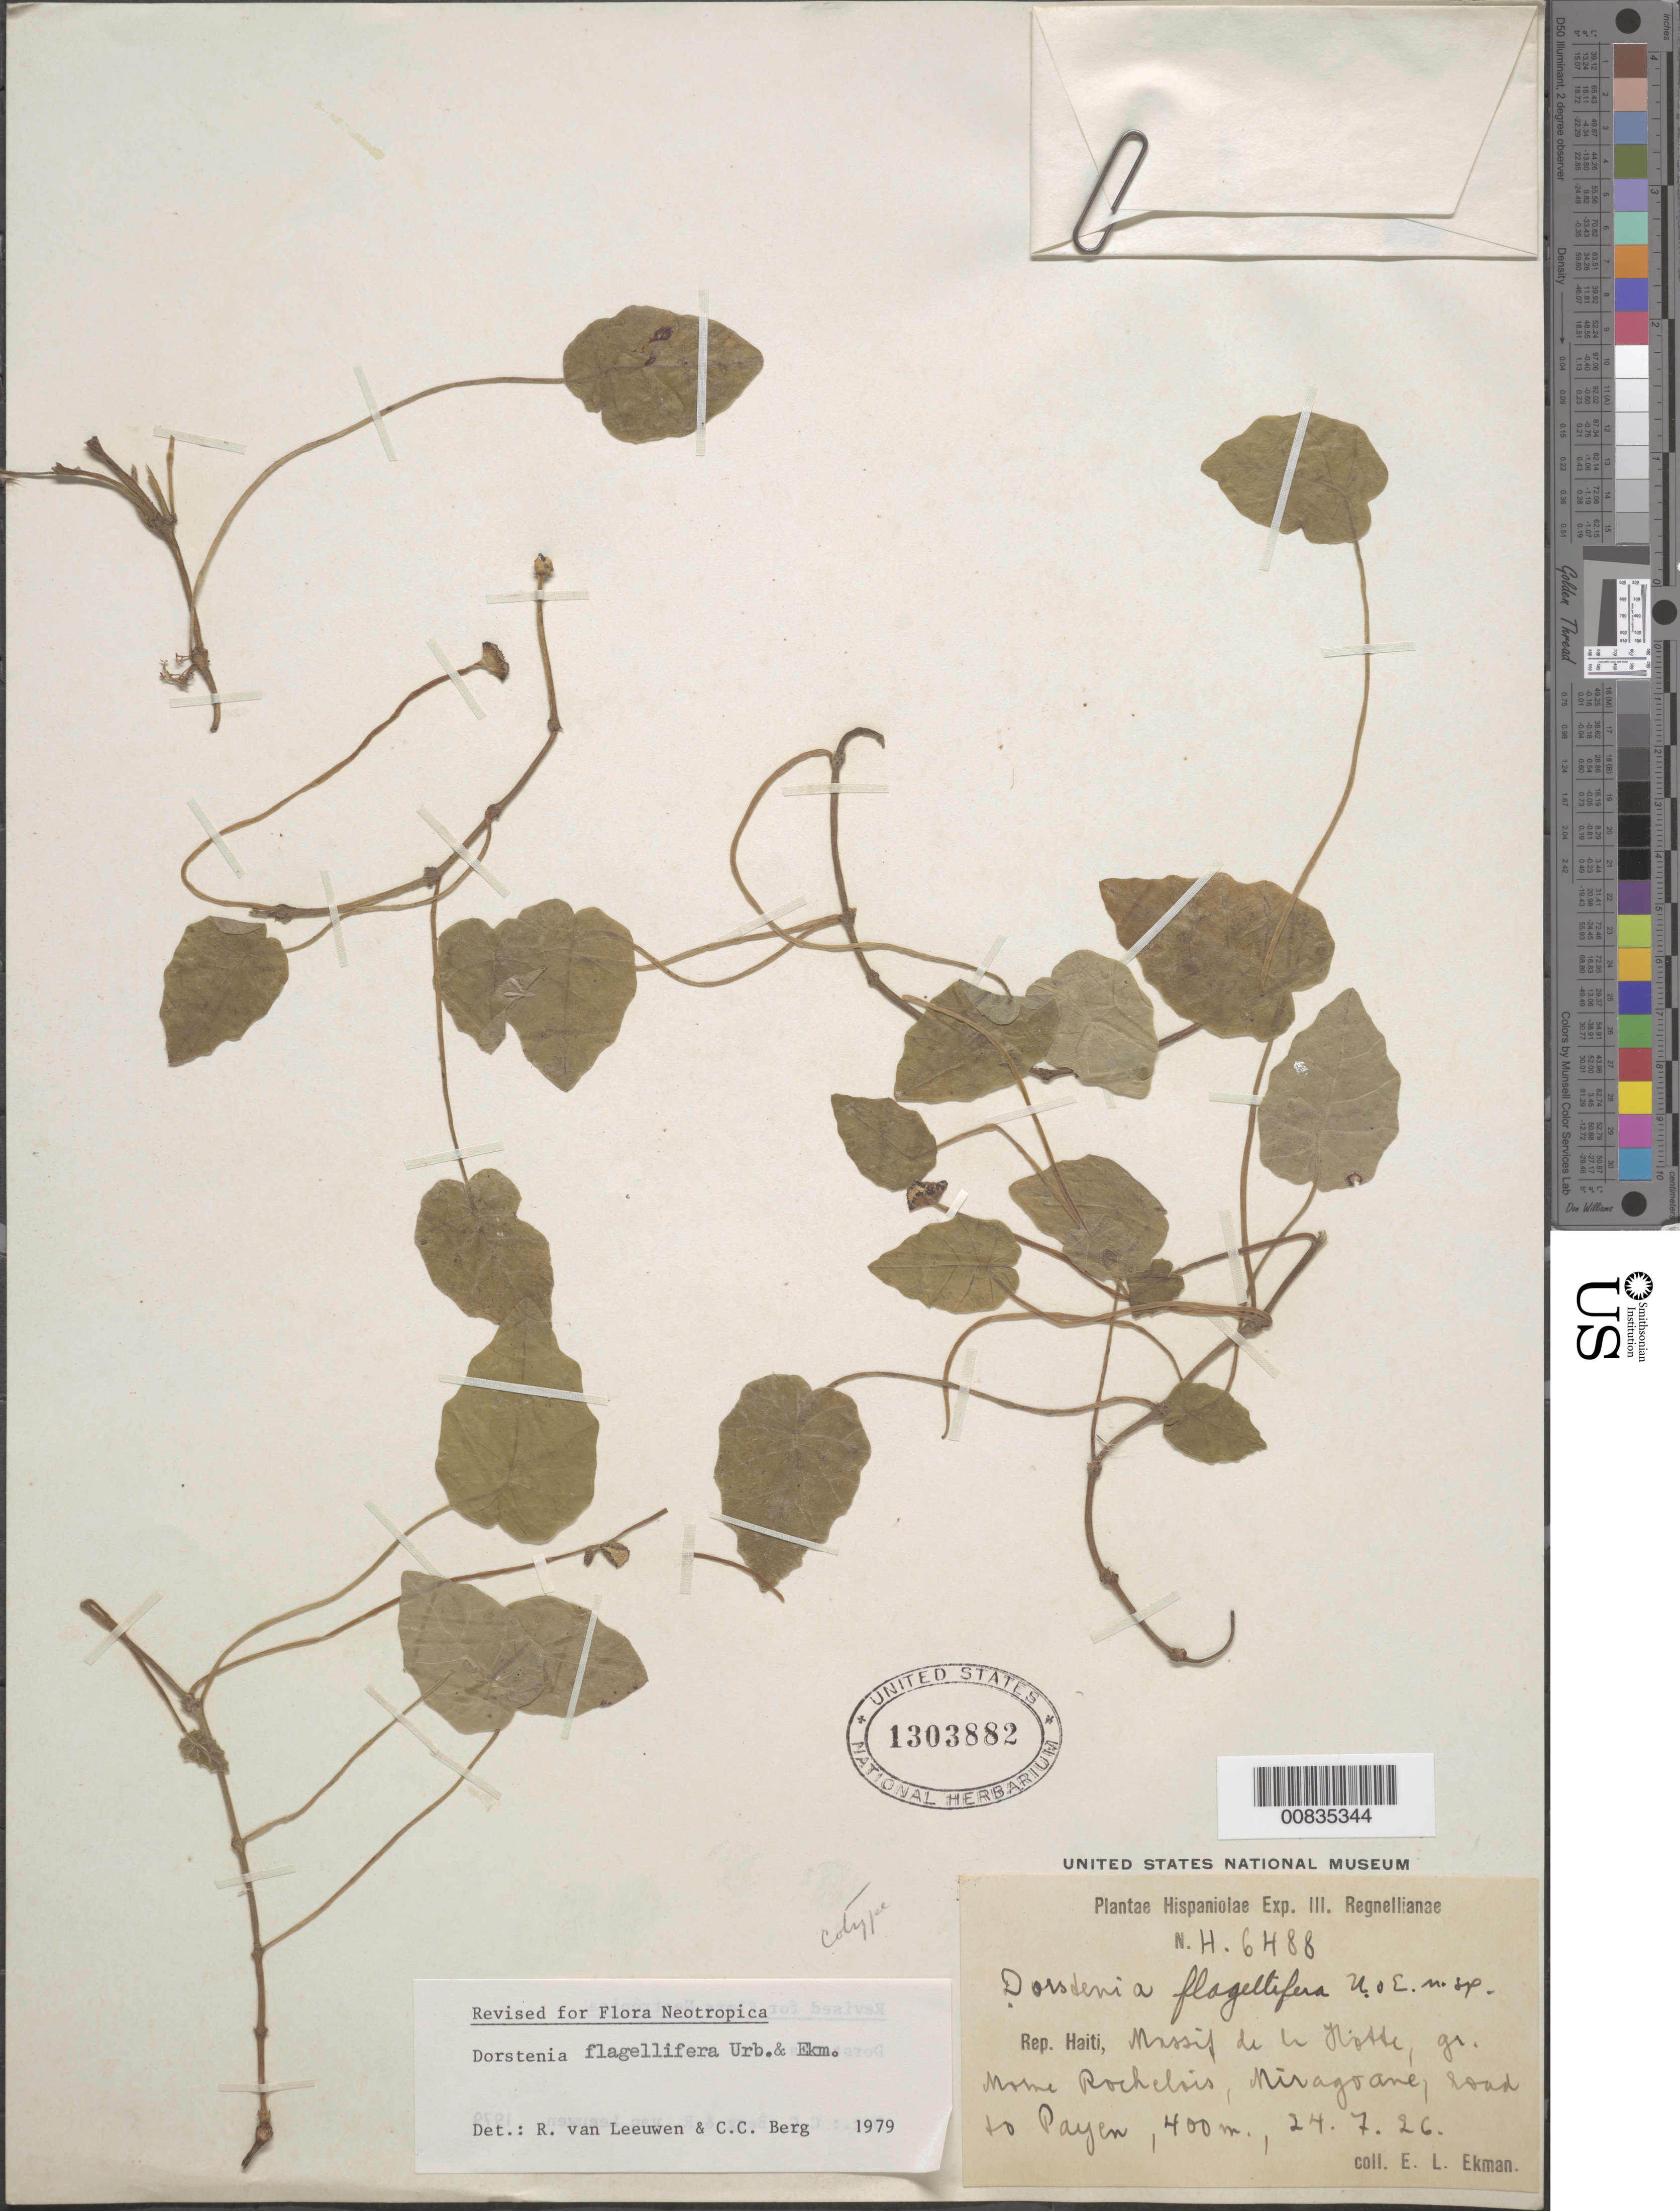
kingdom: Plantae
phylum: Tracheophyta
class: Magnoliopsida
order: Rosales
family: Moraceae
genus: Dorstenia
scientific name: Dorstenia flagellifera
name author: Urb. & Ekman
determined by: Berg, C. C.; Leeuwen, R. van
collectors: E. L. Ekman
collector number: H 6488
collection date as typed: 24 Jul 1926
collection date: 1926-07-24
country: Haiti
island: Hispaniola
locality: Massif de la Hotte, gr. Morne Rochelois, Miragoane, road to Payen.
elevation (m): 400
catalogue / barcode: US 1303882